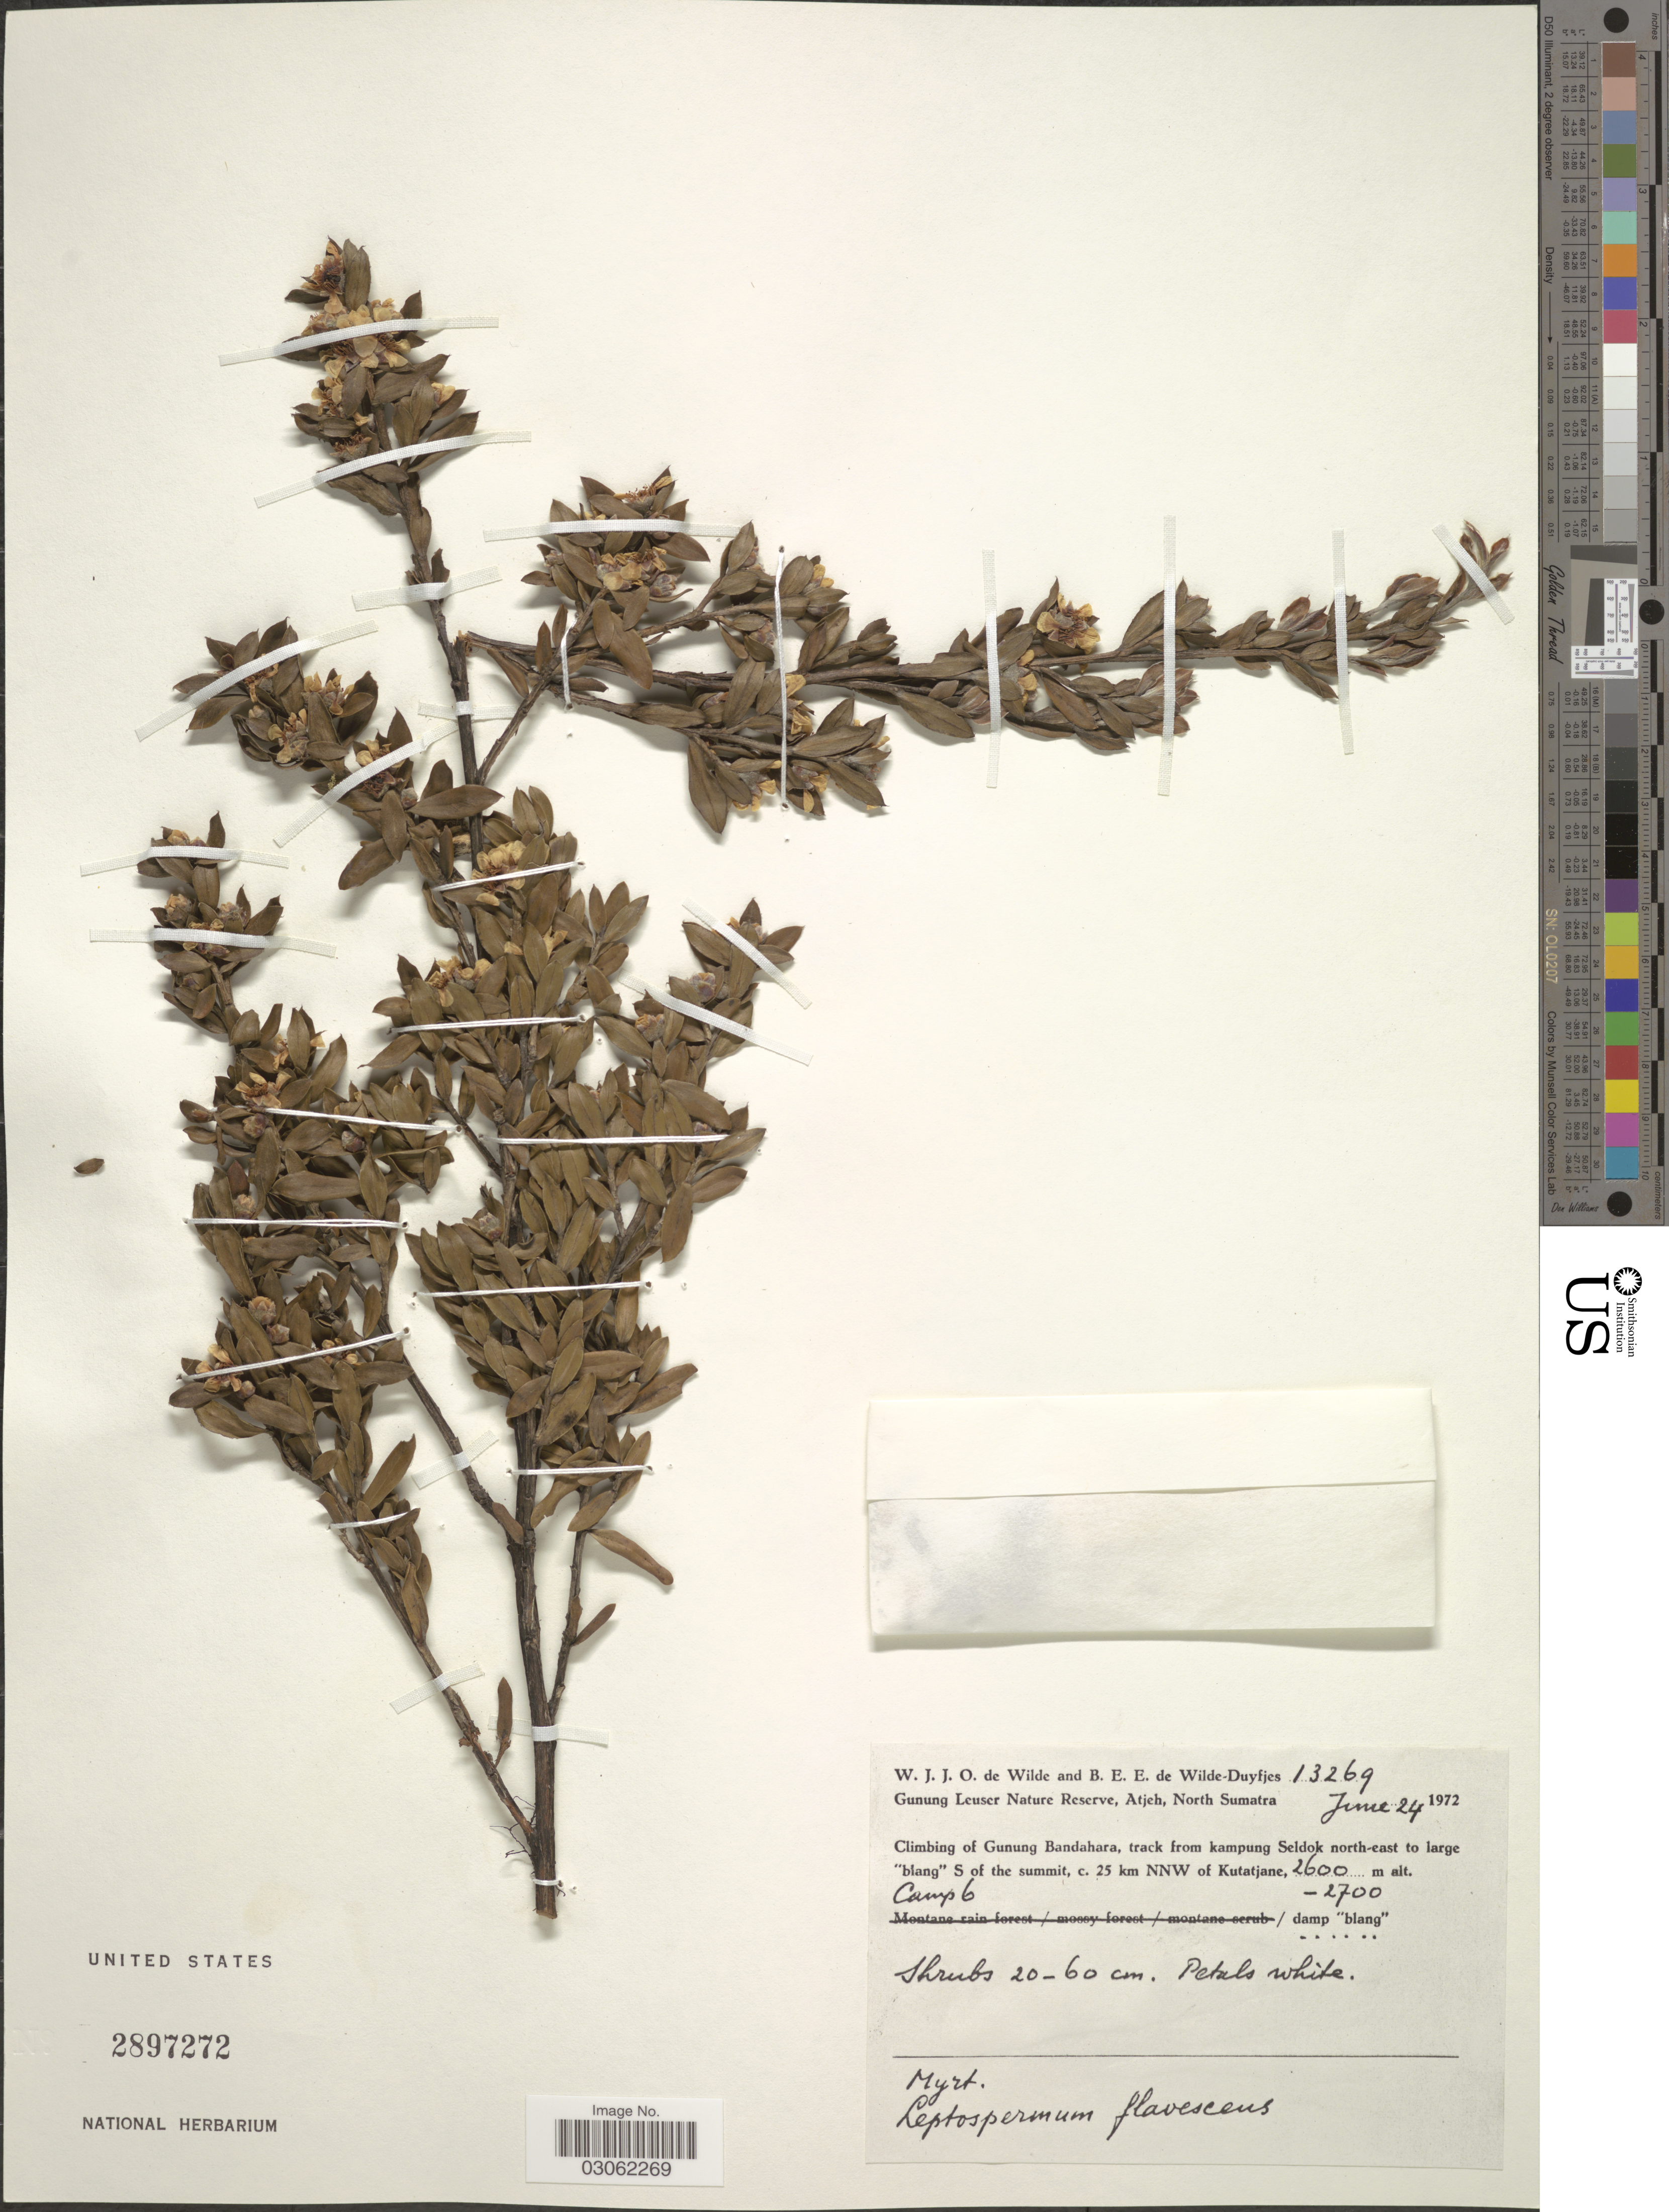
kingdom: Plantae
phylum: Tracheophyta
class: Magnoliopsida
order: Myrtales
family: Myrtaceae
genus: Leptospermum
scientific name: Leptospermum javanicum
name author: Blume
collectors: W. J. de Wilde & B. E. de Wilde-Duyfjes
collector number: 13269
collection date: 1972-06-24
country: Indonesia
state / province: Sumatra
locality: Gunung Leuser Nature Reserve, Atjeh, North Sumatra. Climbing of Gunung Bandahara, track from kampung Seldok north-east to large "blang" S of the summit, c. 25 km NNW of Kutatjane. Camp 6.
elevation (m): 2600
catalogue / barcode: US 2897272